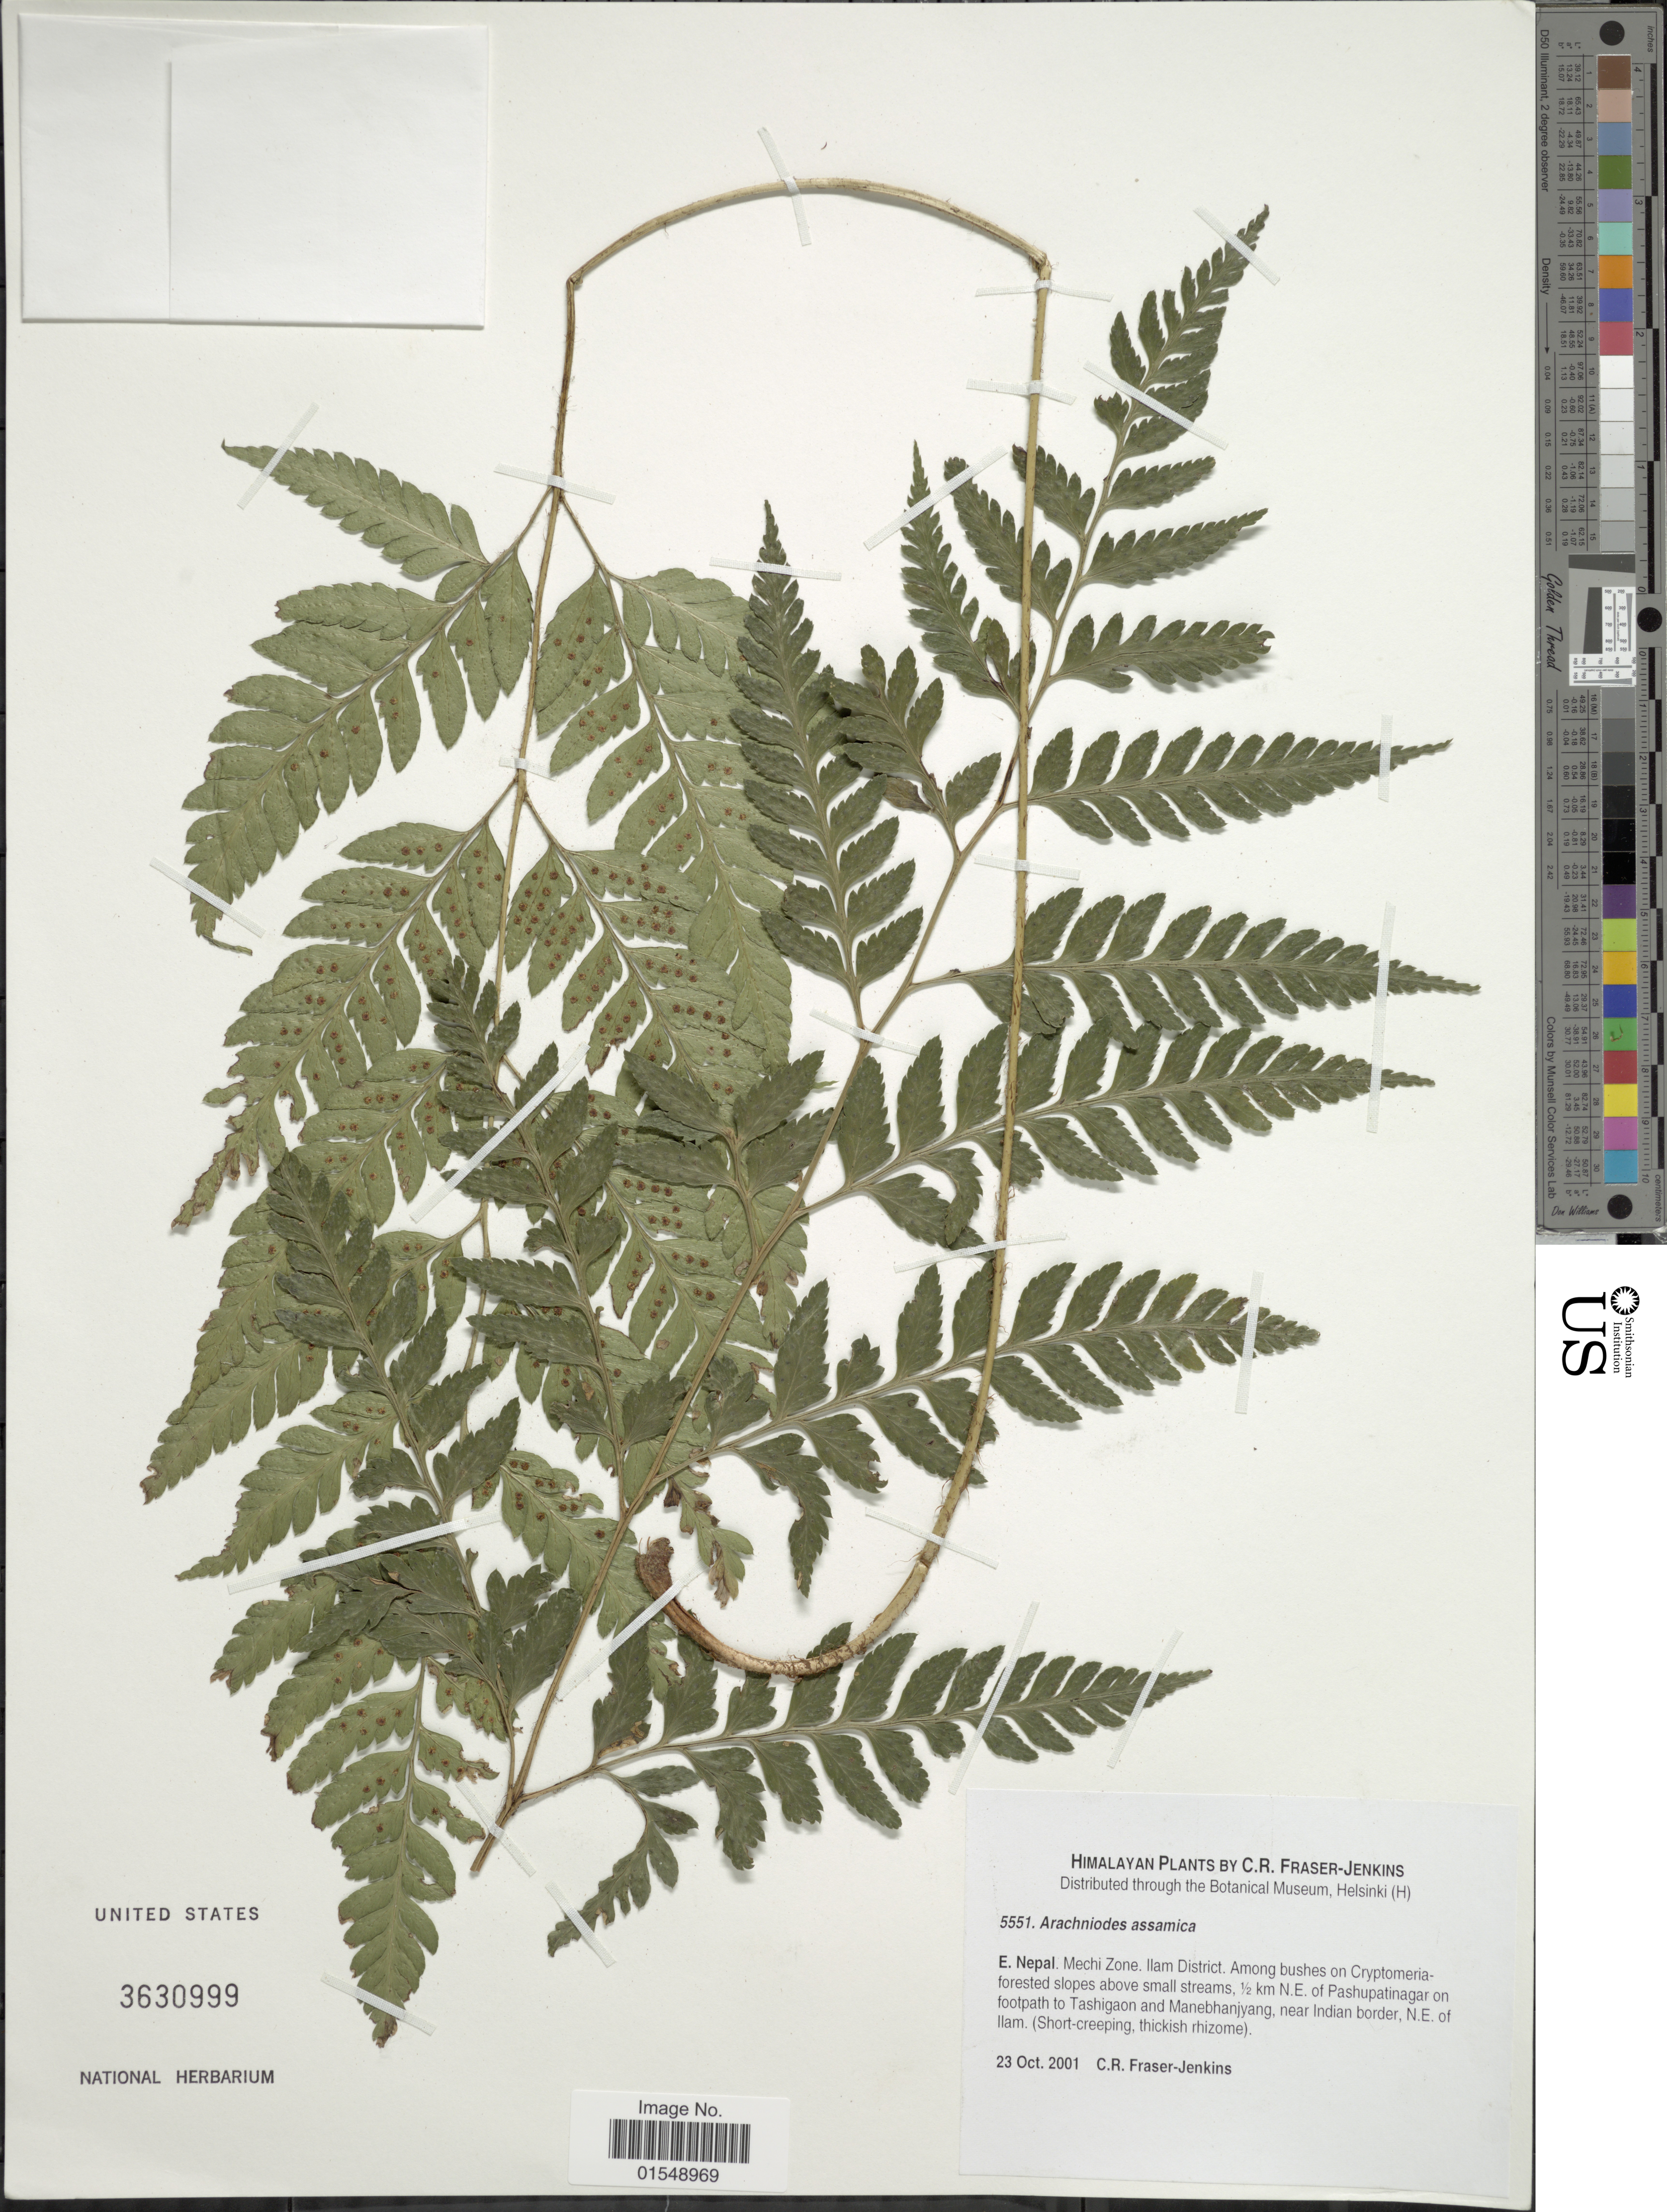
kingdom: Plantae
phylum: Tracheophyta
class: Polypodiopsida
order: Polypodiales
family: Dryopteridaceae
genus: Arachniodes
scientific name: Arachniodes assamica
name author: (Kuhn) Ohwi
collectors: C. R. Fraser-Jenkins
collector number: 5551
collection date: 2001-10-23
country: Nepal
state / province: Mechi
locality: Himalaya, E. Nepal, Mechi Zone, Ilam District,. Among bushes on Cryptomeria - forested slopes above small streams, 1/2 km N. E. of Pashupatinagar on footpath to Tashigaon and Manebhanjyang, near Indian border, N. E. of Ilam.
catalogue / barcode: US 3630999